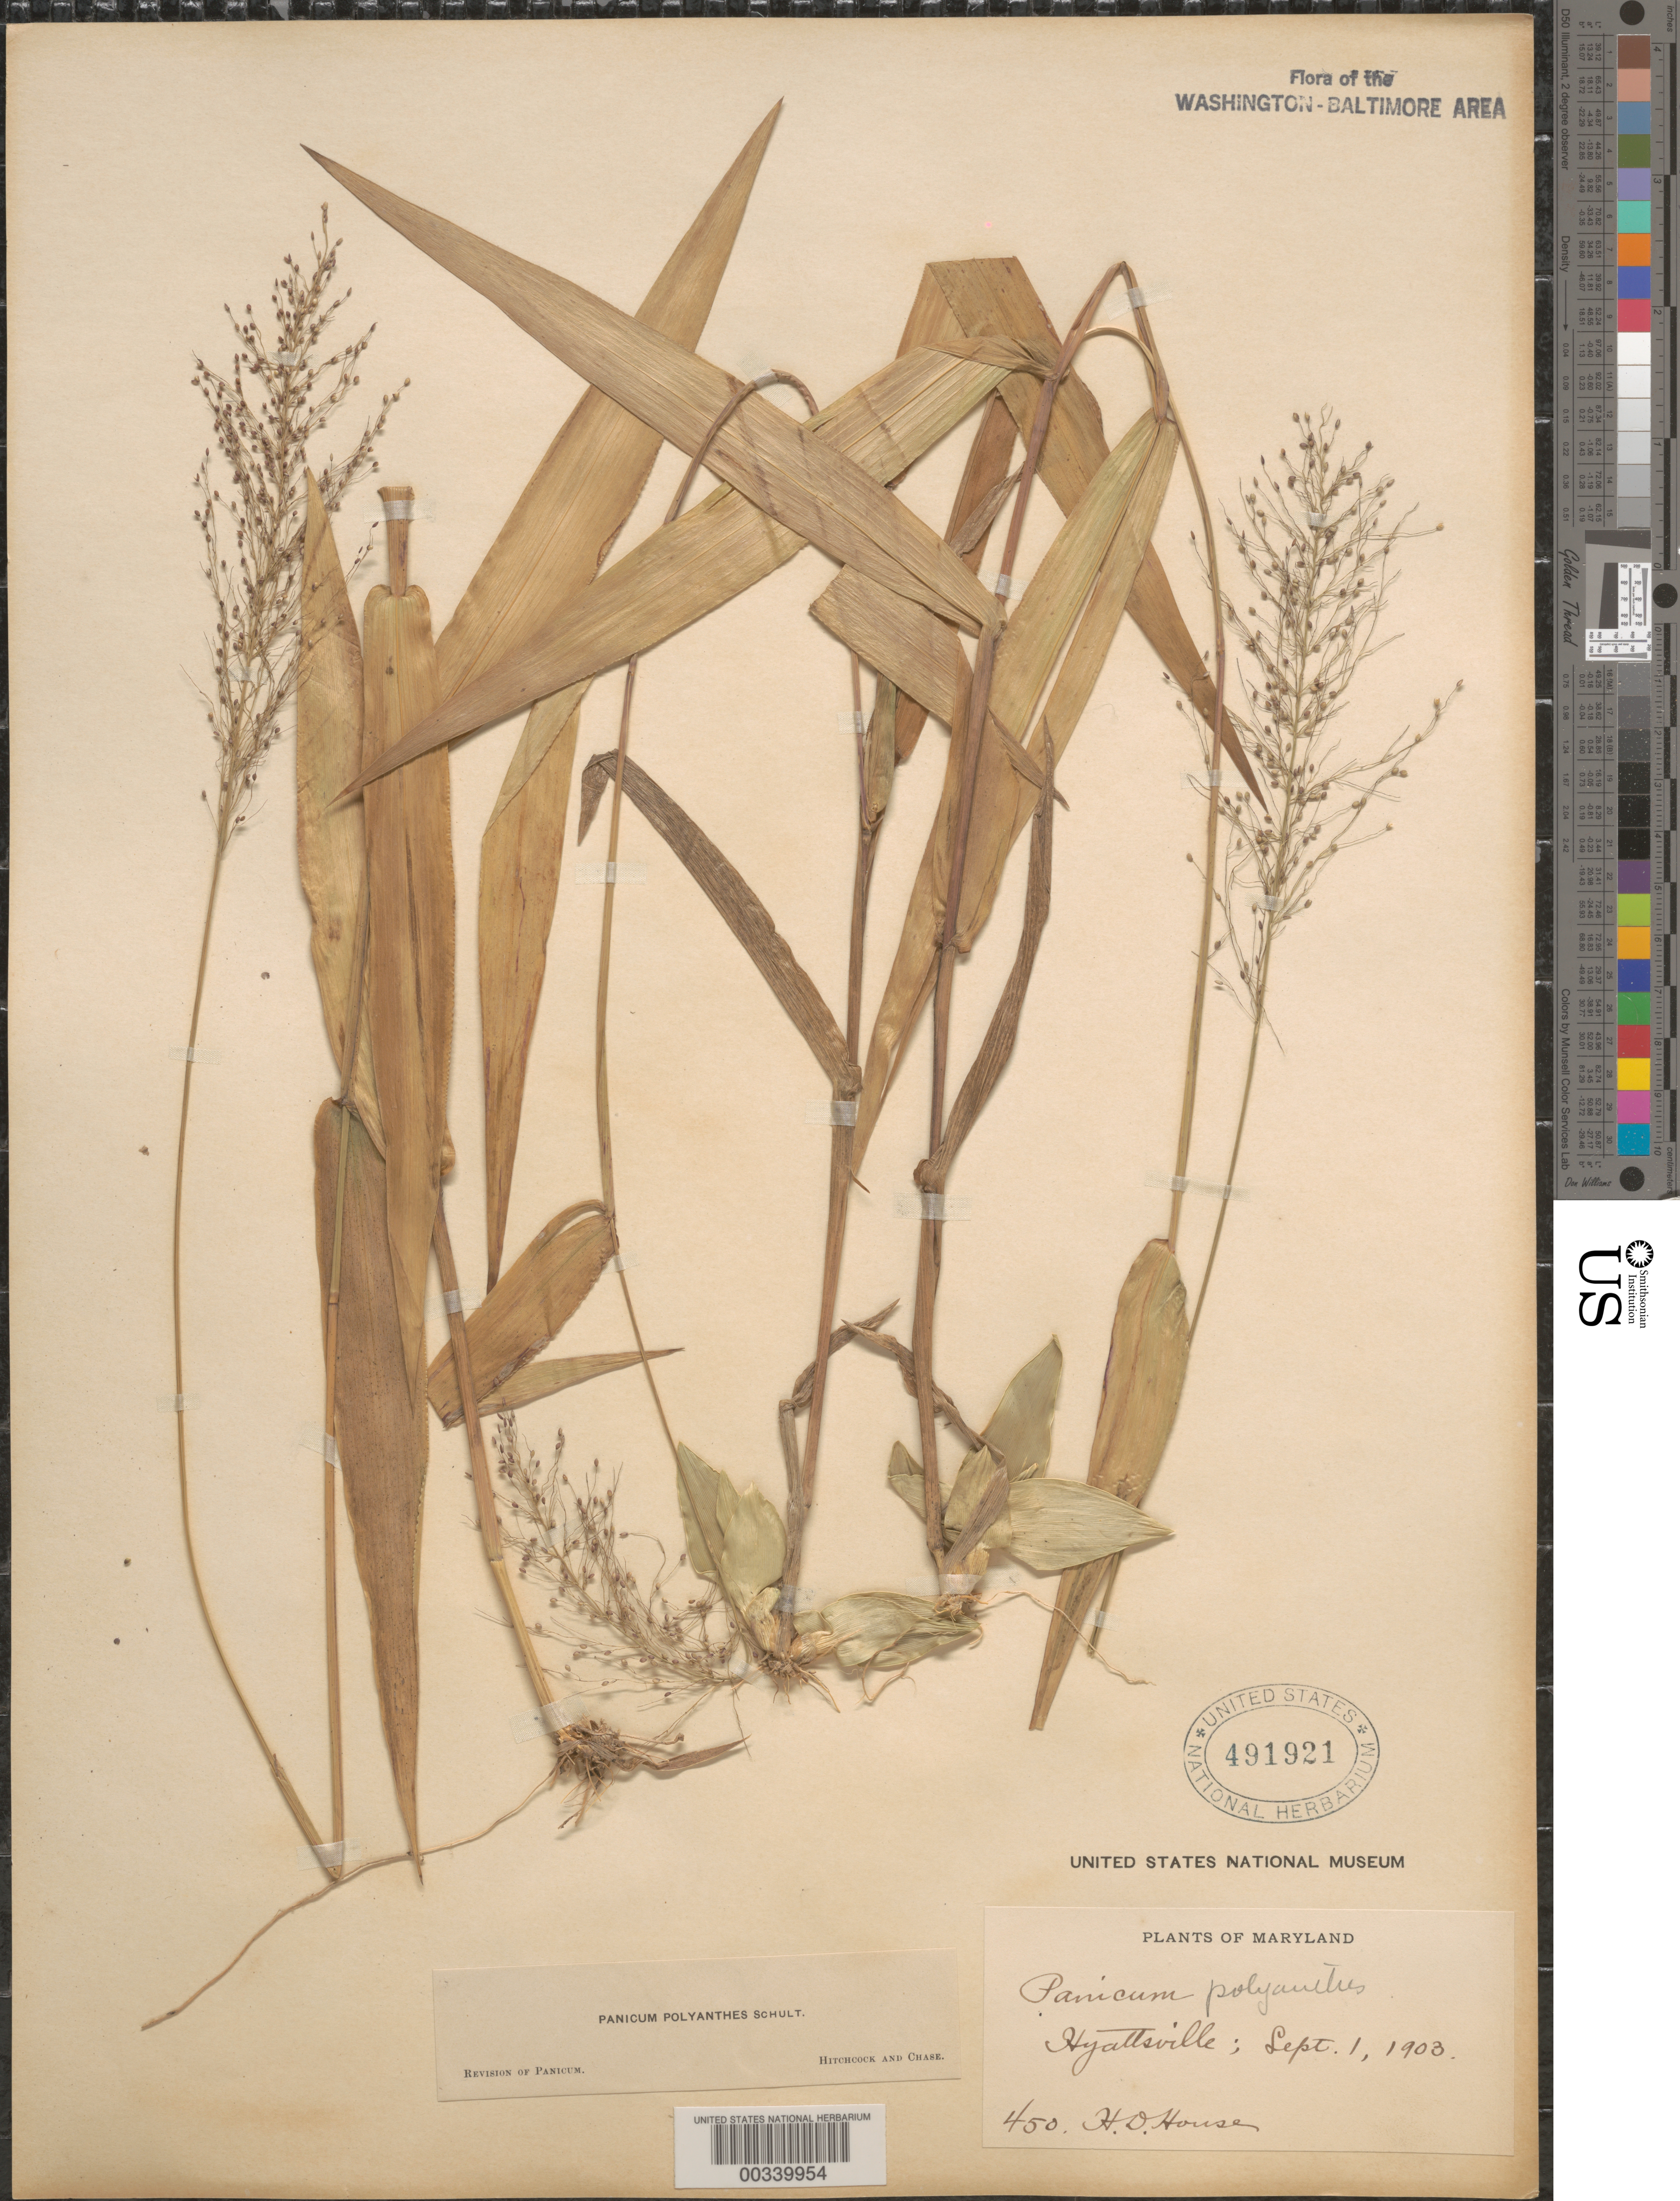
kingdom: Plantae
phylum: Tracheophyta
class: Liliopsida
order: Poales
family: Poaceae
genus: Dichanthelium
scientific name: Dichanthelium sphaerocarpon var. isophyllum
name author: (Scribn.) Gould & C.A. Clark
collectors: H. D. House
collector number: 450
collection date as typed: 01 Sep 1903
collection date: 1903-09-01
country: United States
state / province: Maryland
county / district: Prince George's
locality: Hyattsville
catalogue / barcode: US 491921